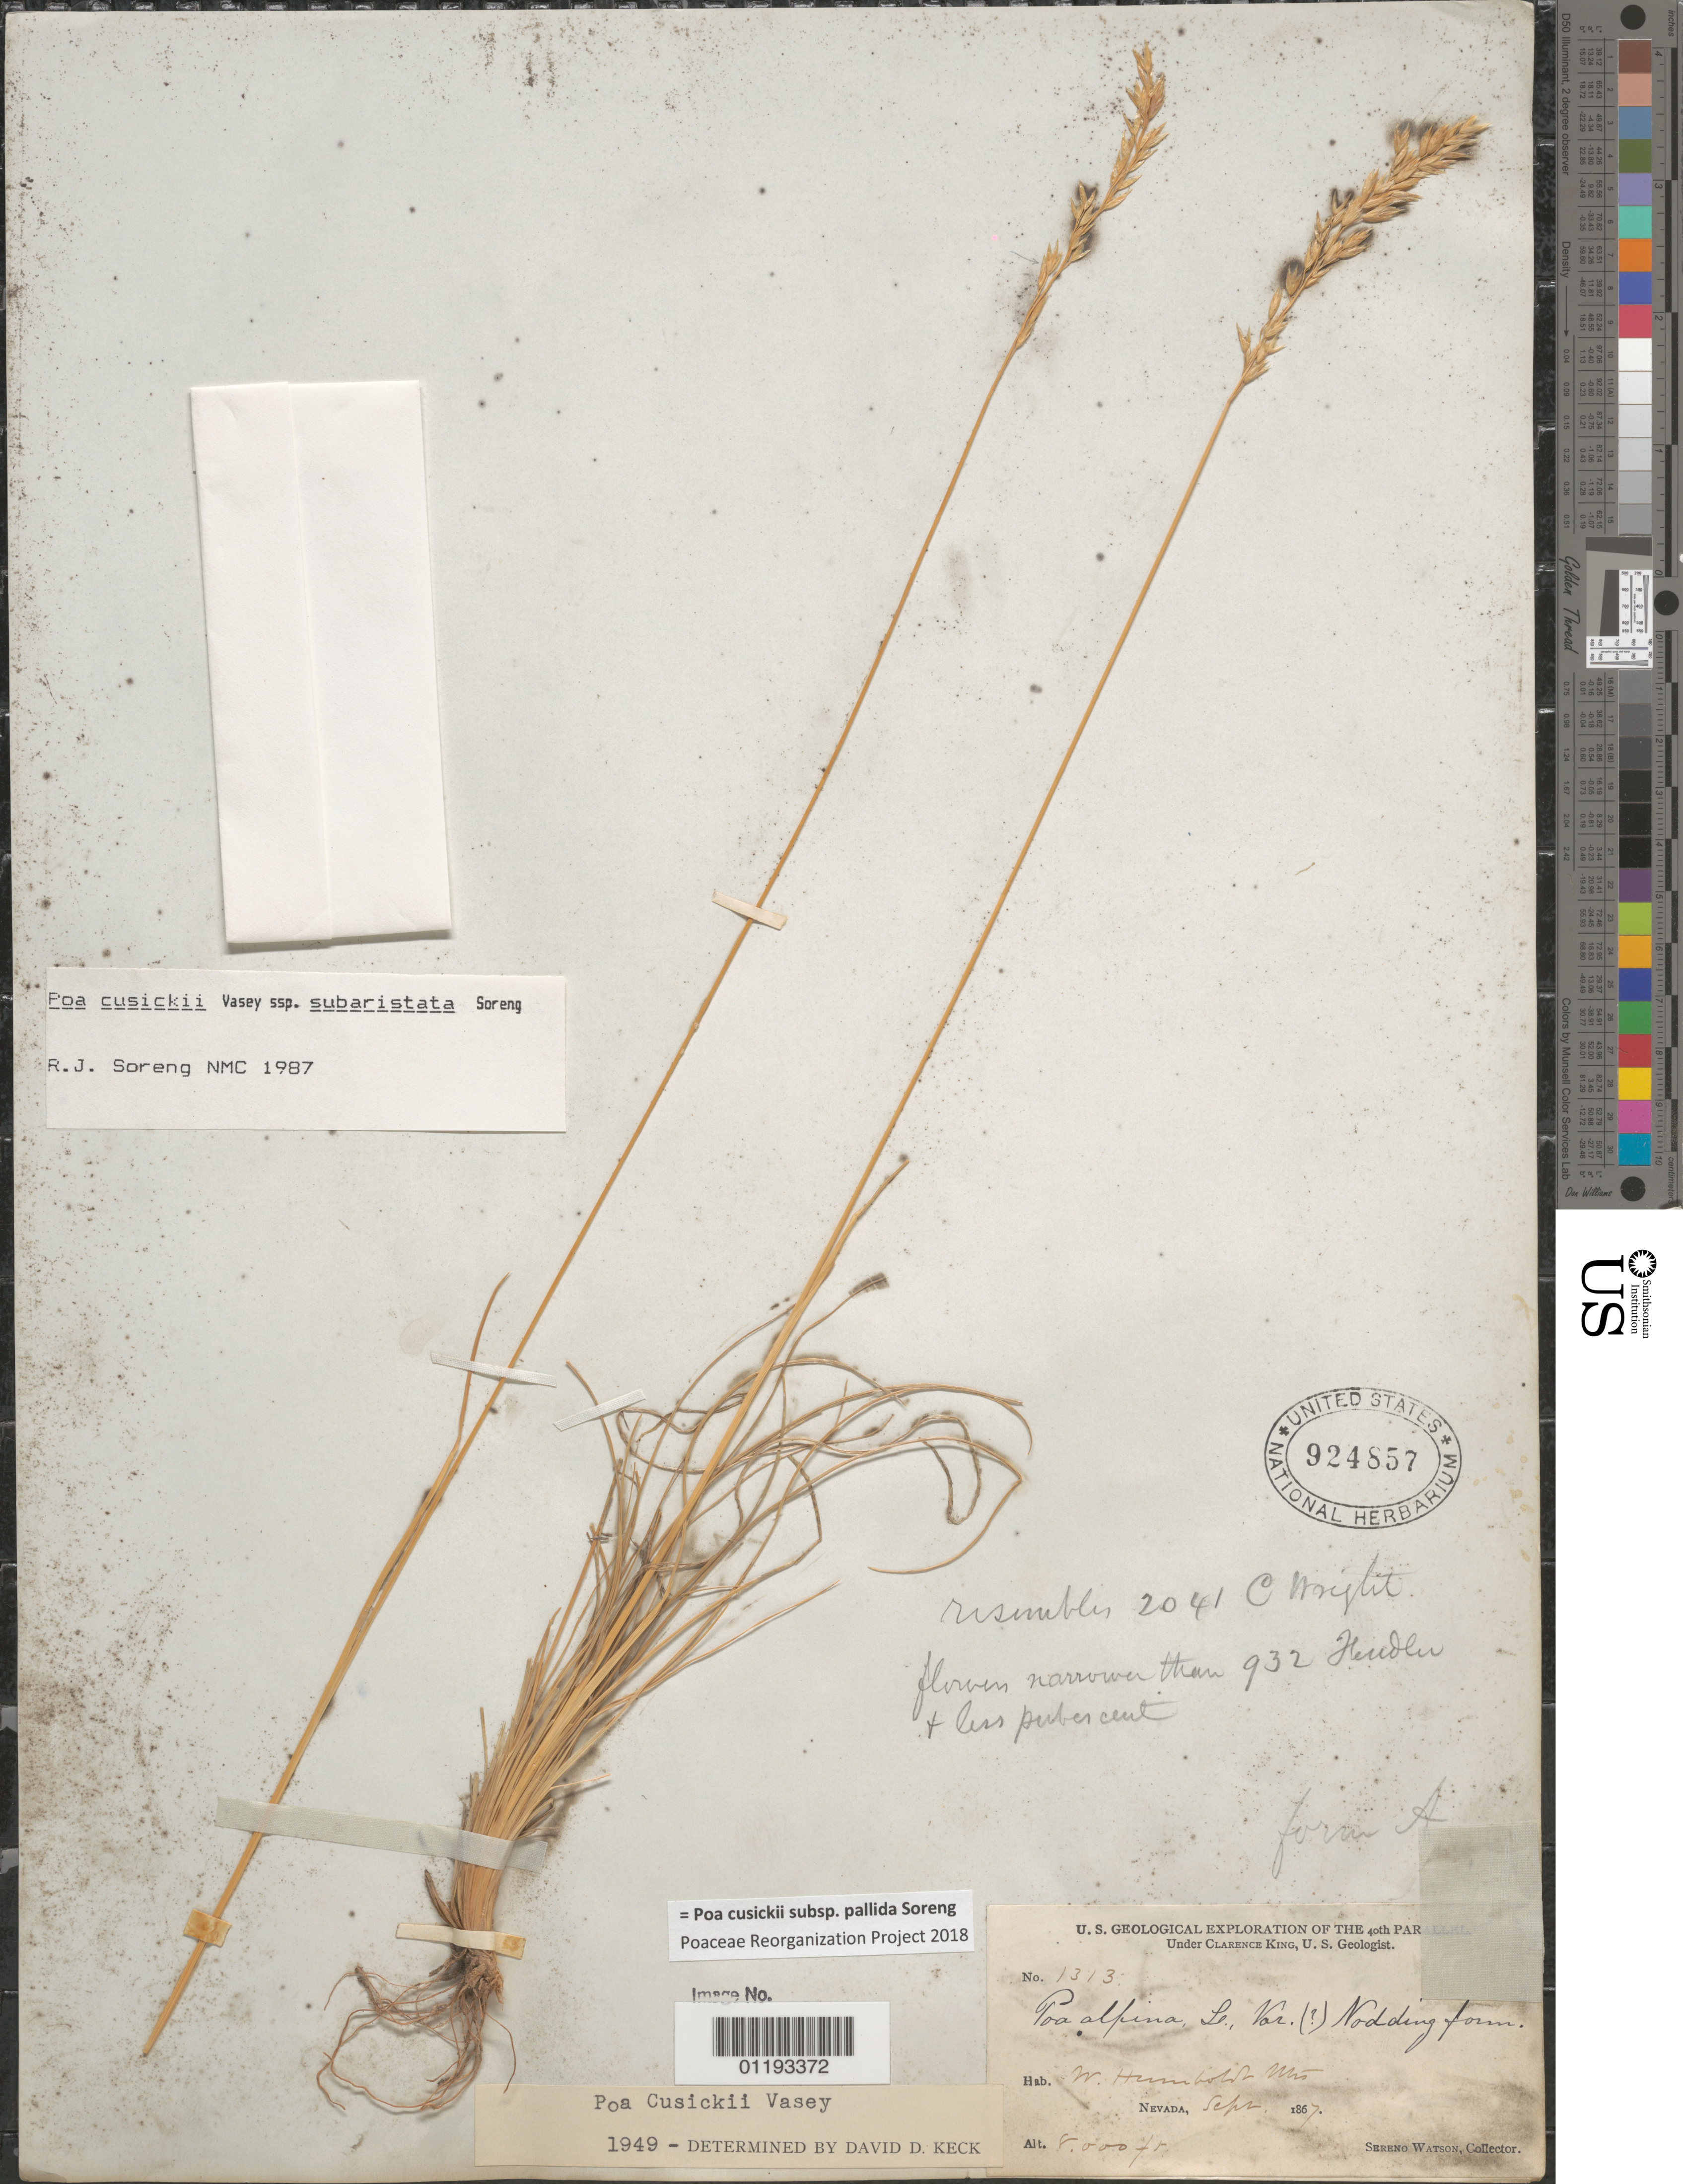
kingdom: Plantae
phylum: Tracheophyta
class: Liliopsida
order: Poales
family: Poaceae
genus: Poa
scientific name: Poa cusickii subsp. pallida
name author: Soreng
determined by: Poaceae Reorganization Project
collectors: S. Watson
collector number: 1313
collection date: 1867-09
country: United States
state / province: Nevada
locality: W Humboldt Mts.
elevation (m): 2438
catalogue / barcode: US 924857